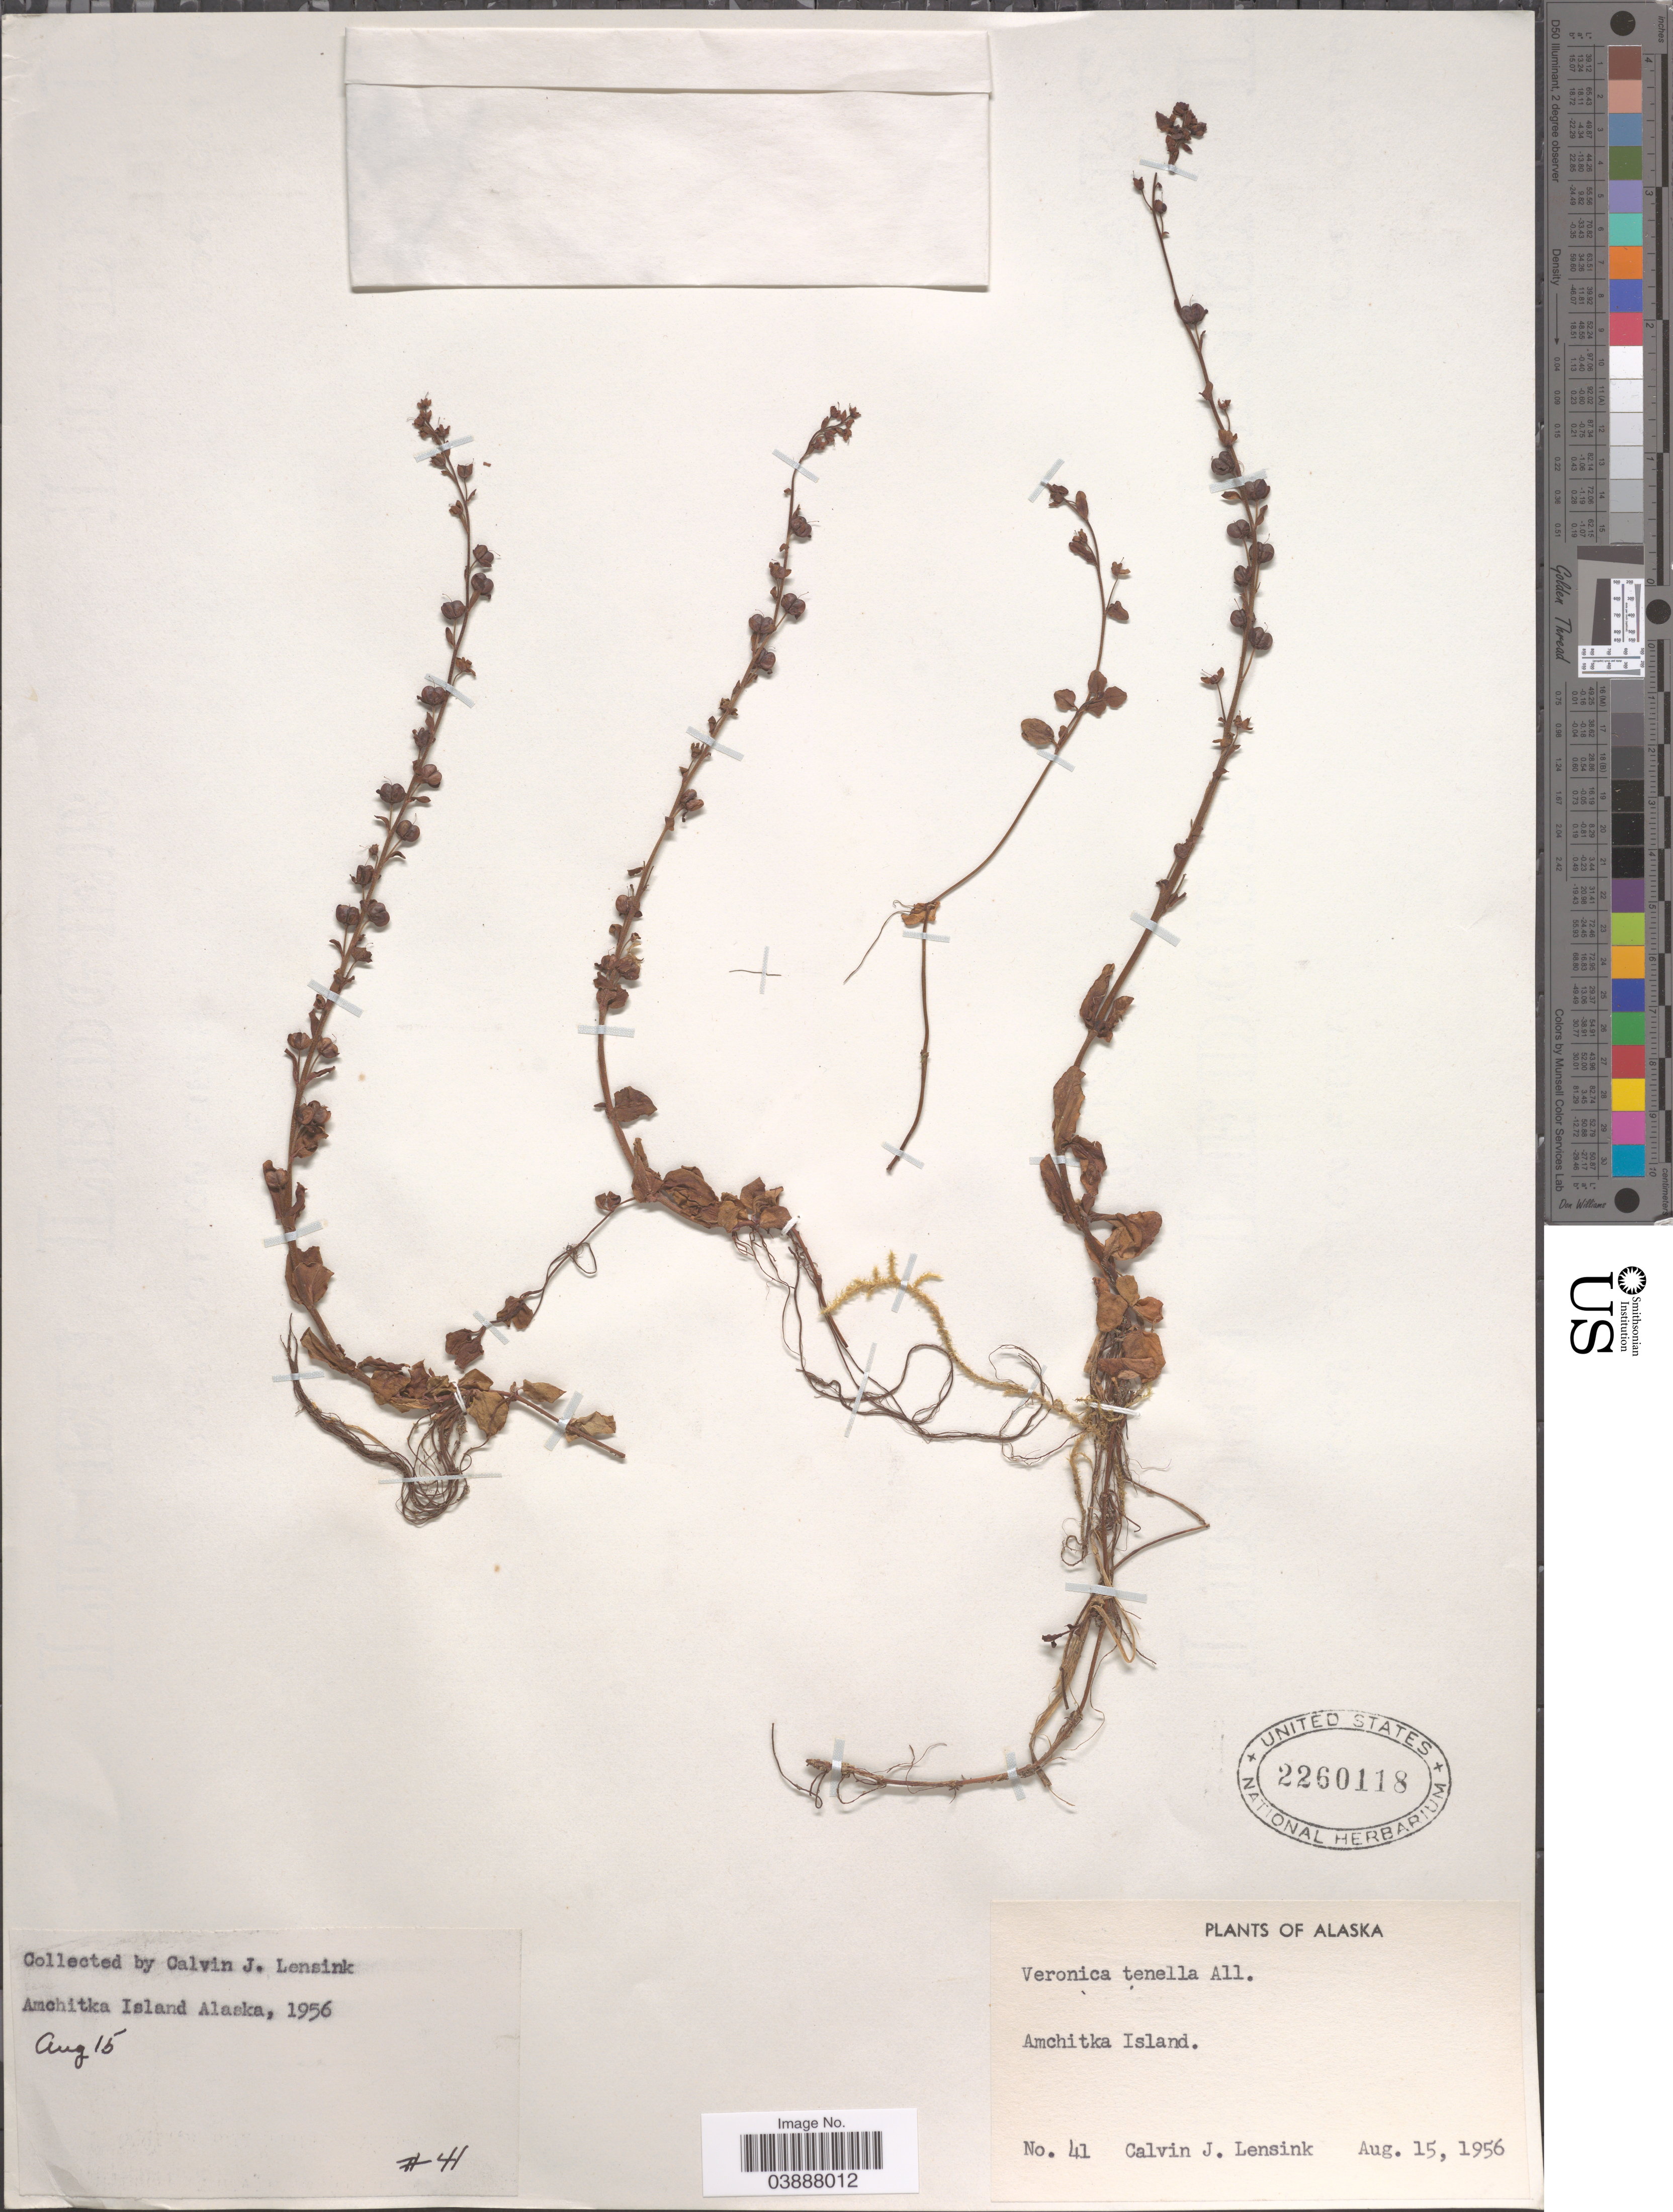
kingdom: Plantae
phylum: Tracheophyta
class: Magnoliopsida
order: Lamiales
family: Plantaginaceae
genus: Veronica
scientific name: Veronica serpyllifolia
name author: L.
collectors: C. Lensink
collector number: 41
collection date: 1956-08-15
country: United States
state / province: Alaska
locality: Amchitka Island.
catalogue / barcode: US 2260118